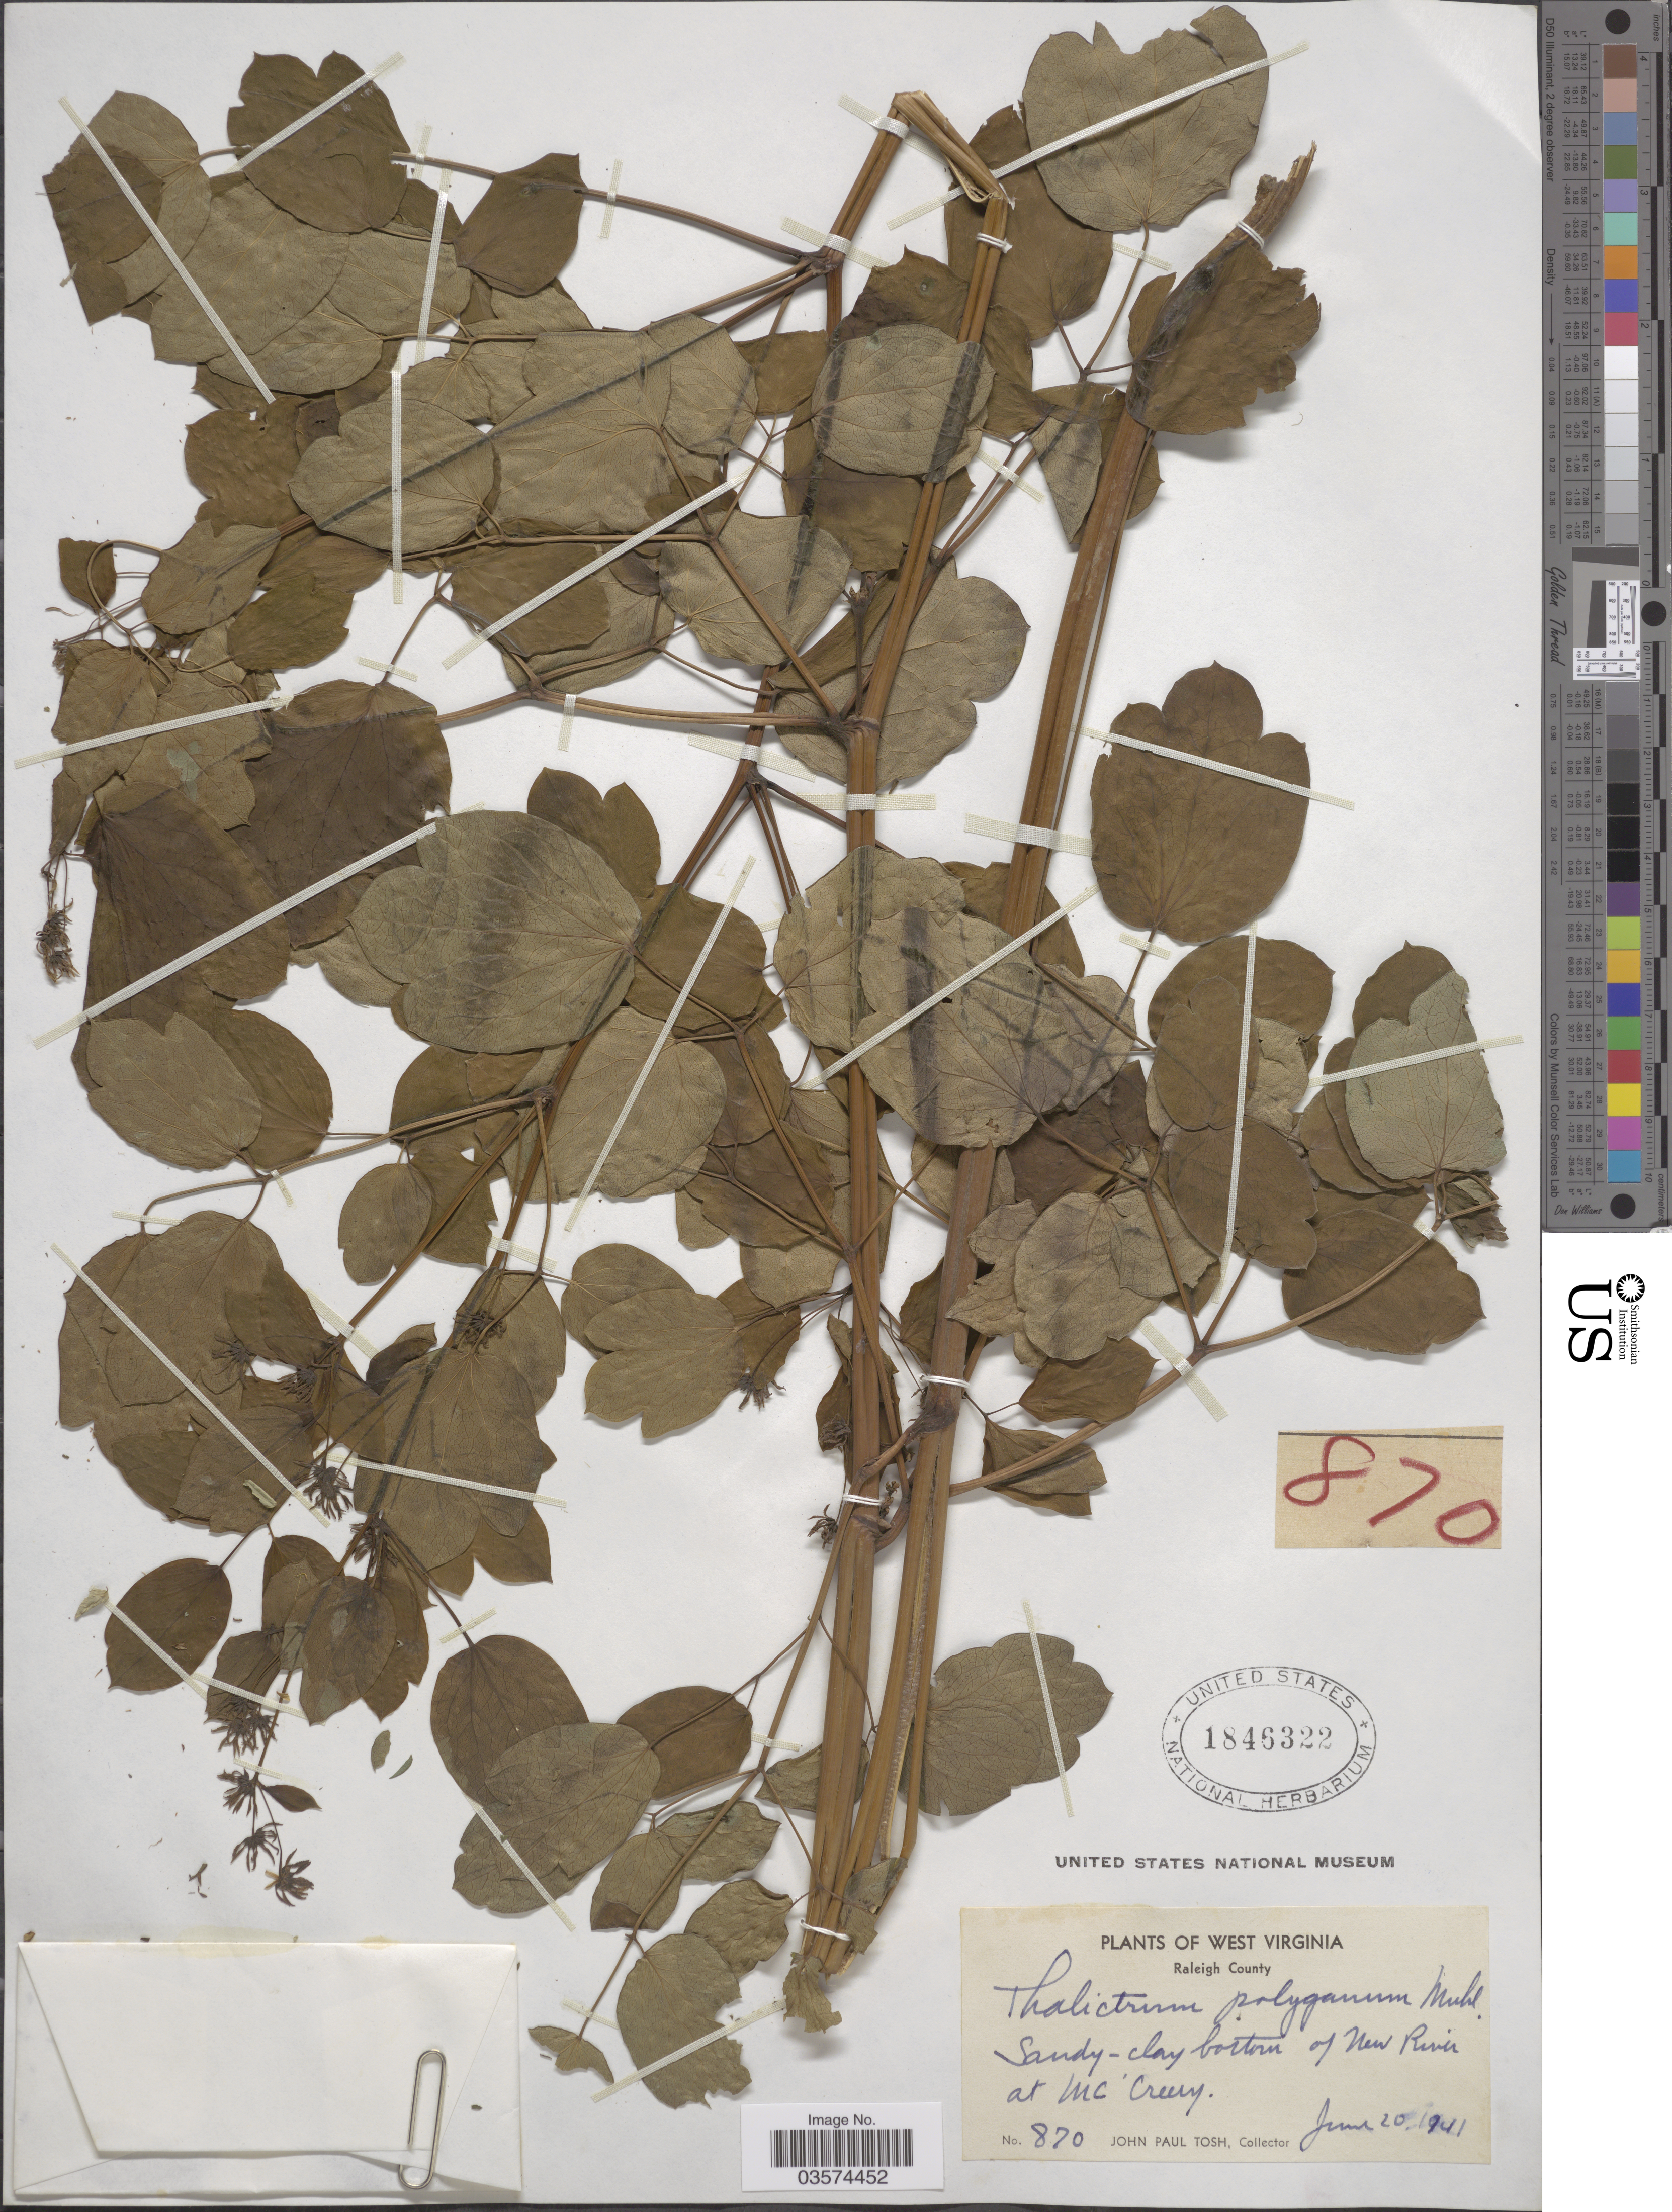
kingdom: Plantae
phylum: Tracheophyta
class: Magnoliopsida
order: Ranunculales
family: Ranunculaceae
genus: Thalictrum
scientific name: Thalictrum pubescens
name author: Pursh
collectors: J. Tosh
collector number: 870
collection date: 1941-06-20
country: United States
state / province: West Virginia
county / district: Raleigh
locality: Raleigh County. Sandy-clay bottom of New River at McCreery.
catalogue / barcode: US 1846322